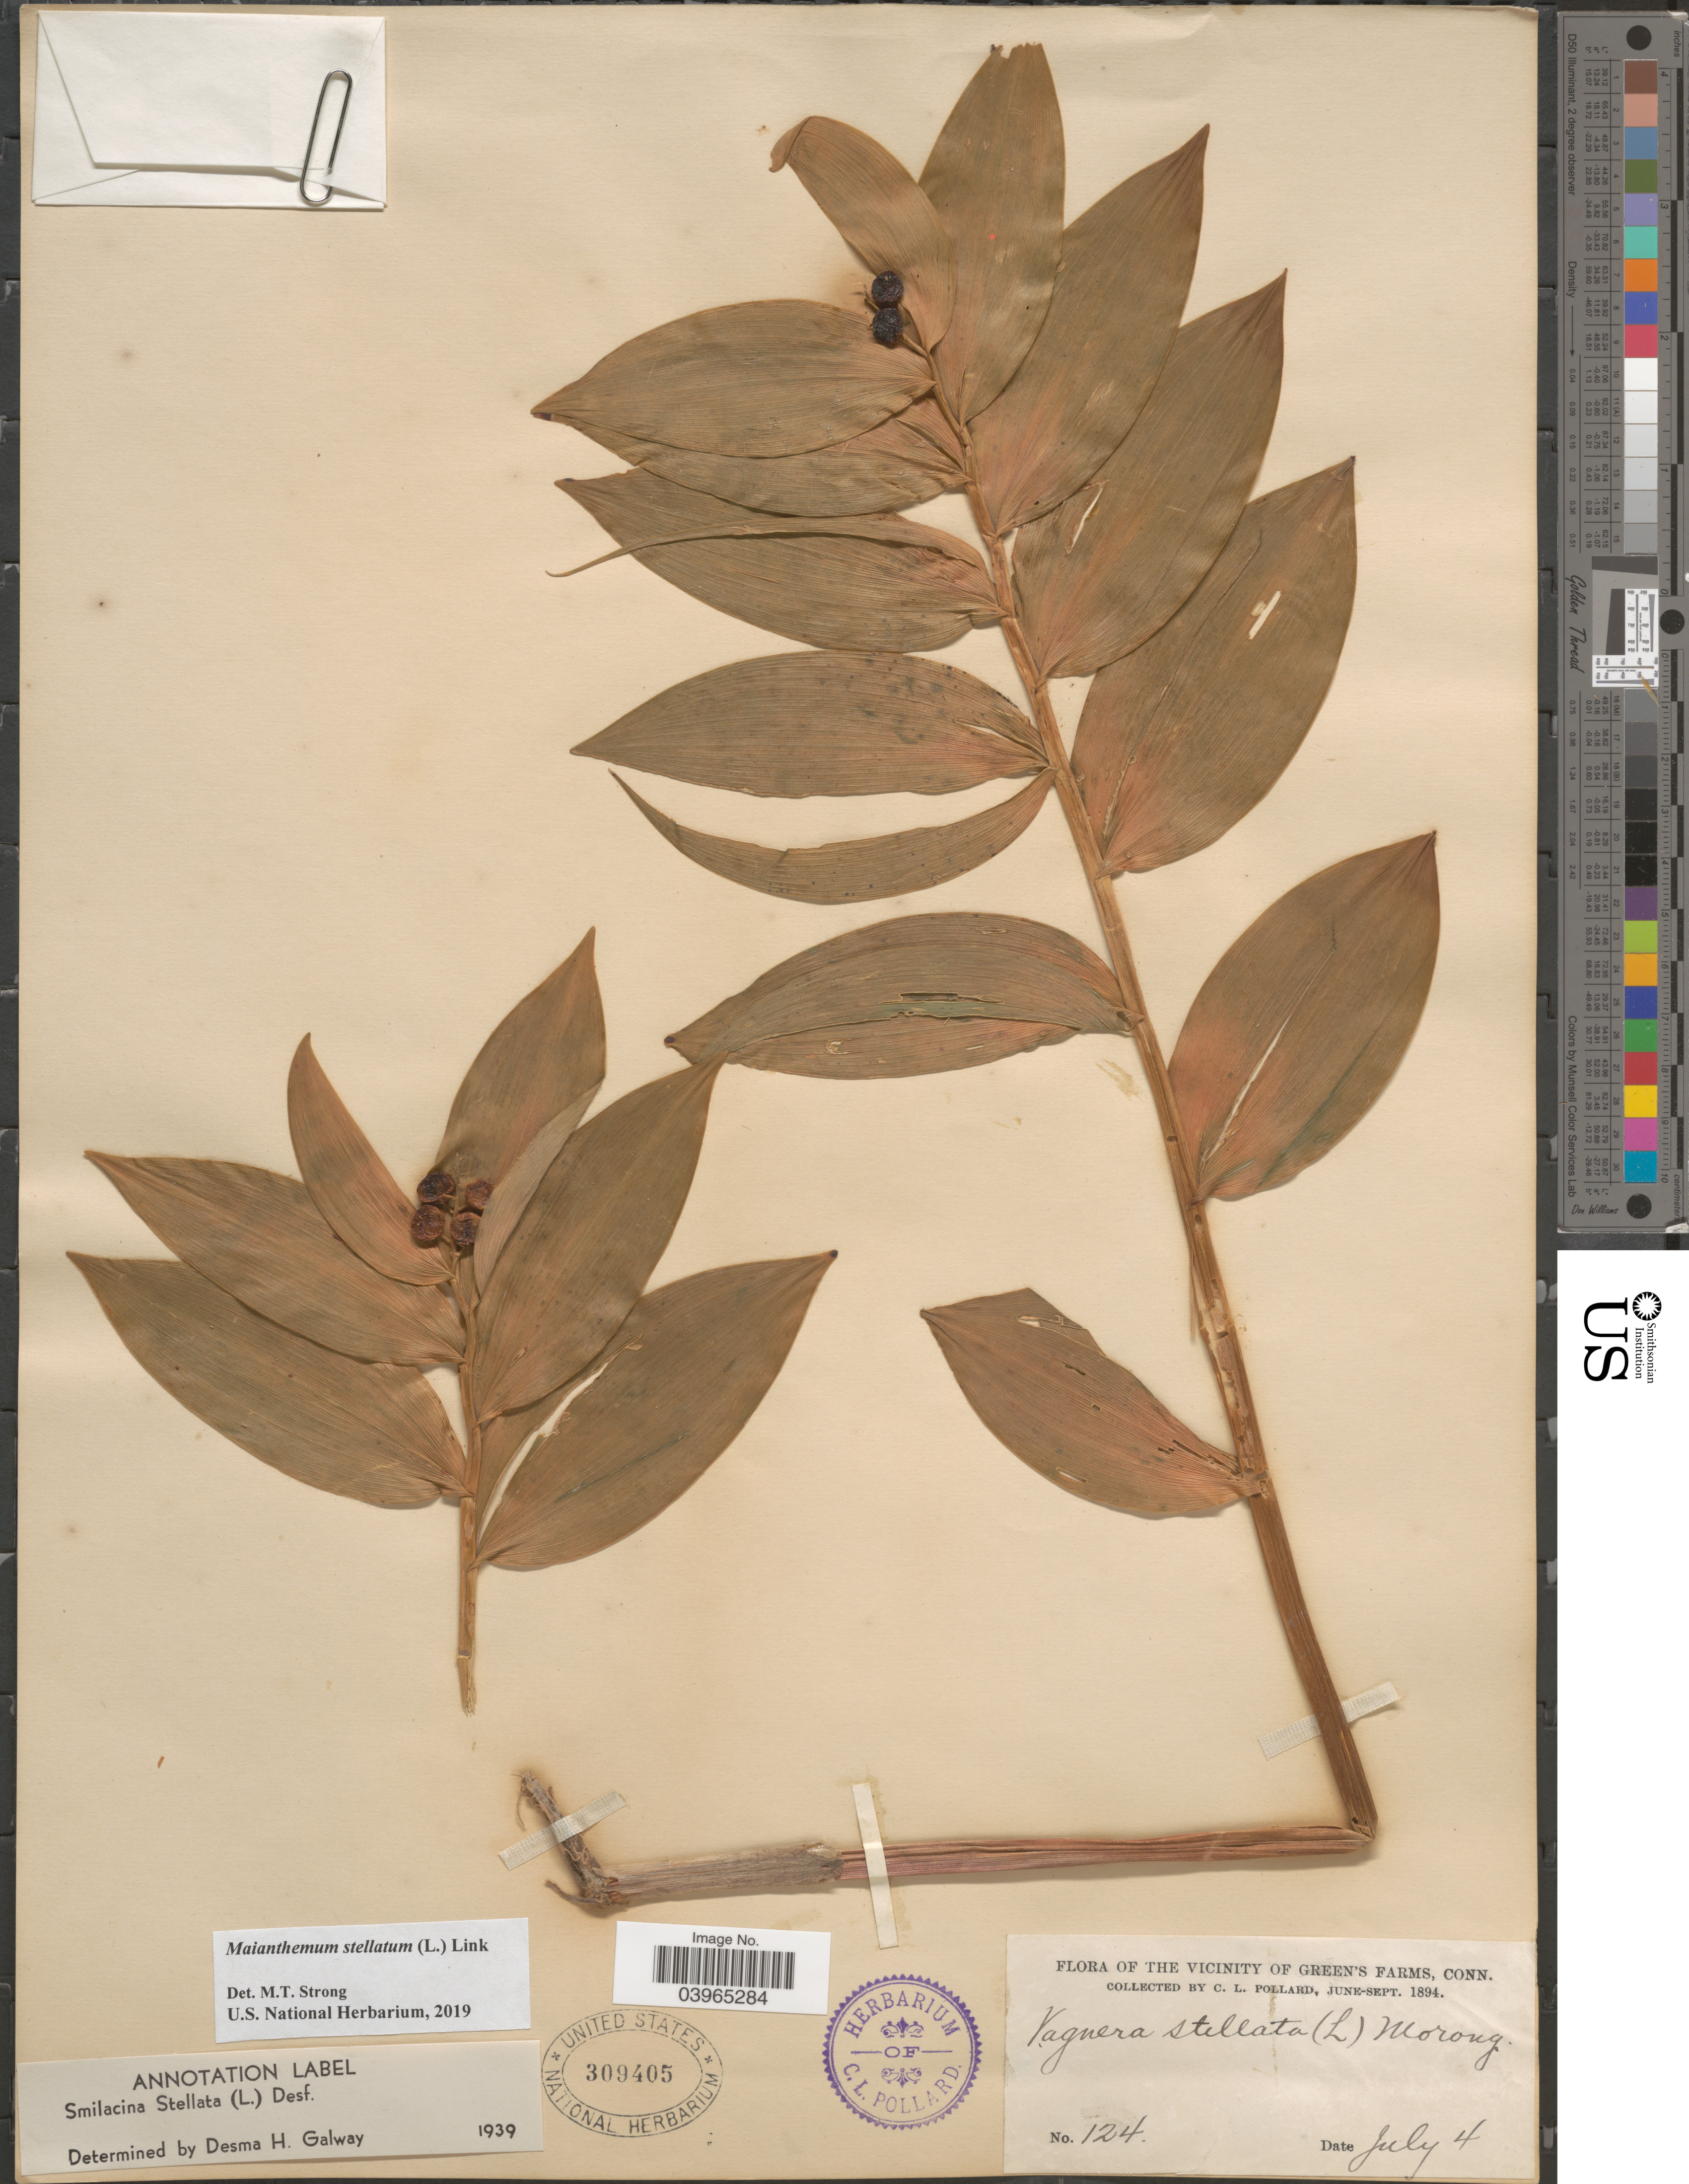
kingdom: Plantae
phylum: Tracheophyta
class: Liliopsida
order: Asparagales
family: Asparagaceae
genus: Maianthemum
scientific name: Maianthemum stellatum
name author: (L.) Link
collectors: C. L. Pollard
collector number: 124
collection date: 1894-07-04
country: United States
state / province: Connecticut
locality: Vicinity of Green's Farms.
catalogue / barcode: US 309405